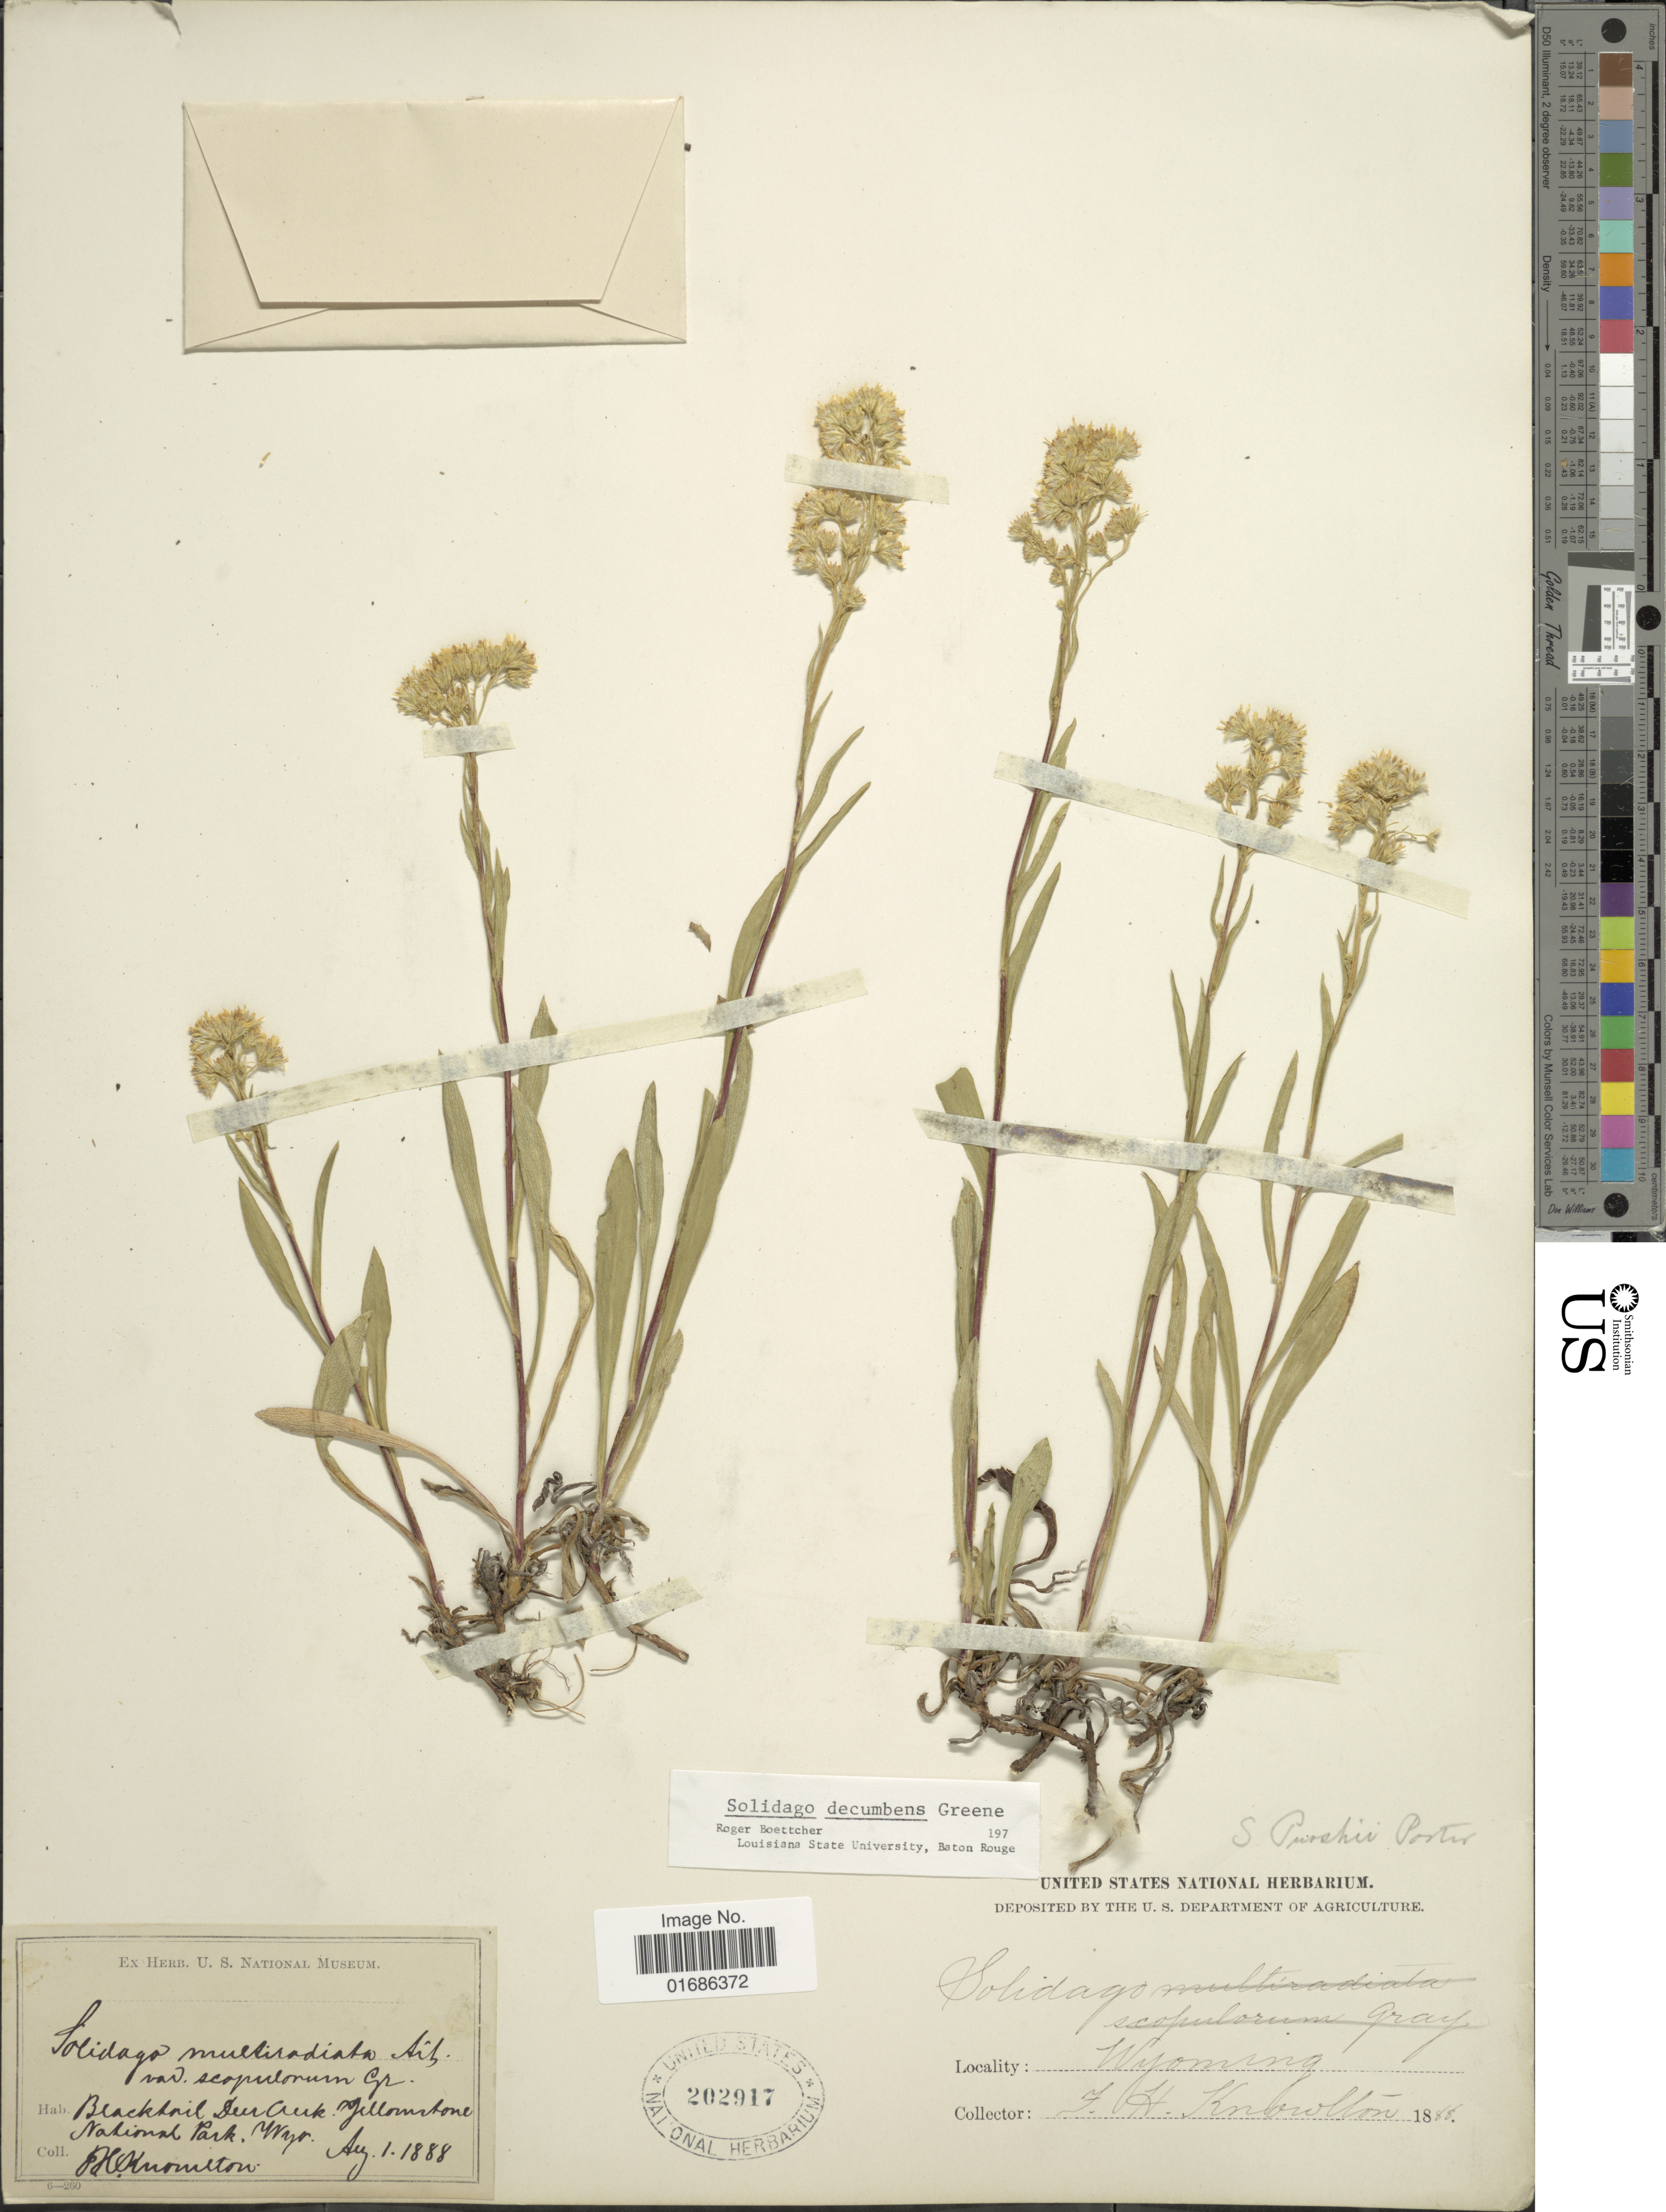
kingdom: Plantae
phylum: Tracheophyta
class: Magnoliopsida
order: Asterales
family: Asteraceae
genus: Solidago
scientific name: Solidago decumbens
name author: Greene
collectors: F. H. Knowlton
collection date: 1888-08-01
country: United States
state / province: Wyoming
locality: Blackhill Deer Creek, yellostone National Park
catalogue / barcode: US 202917